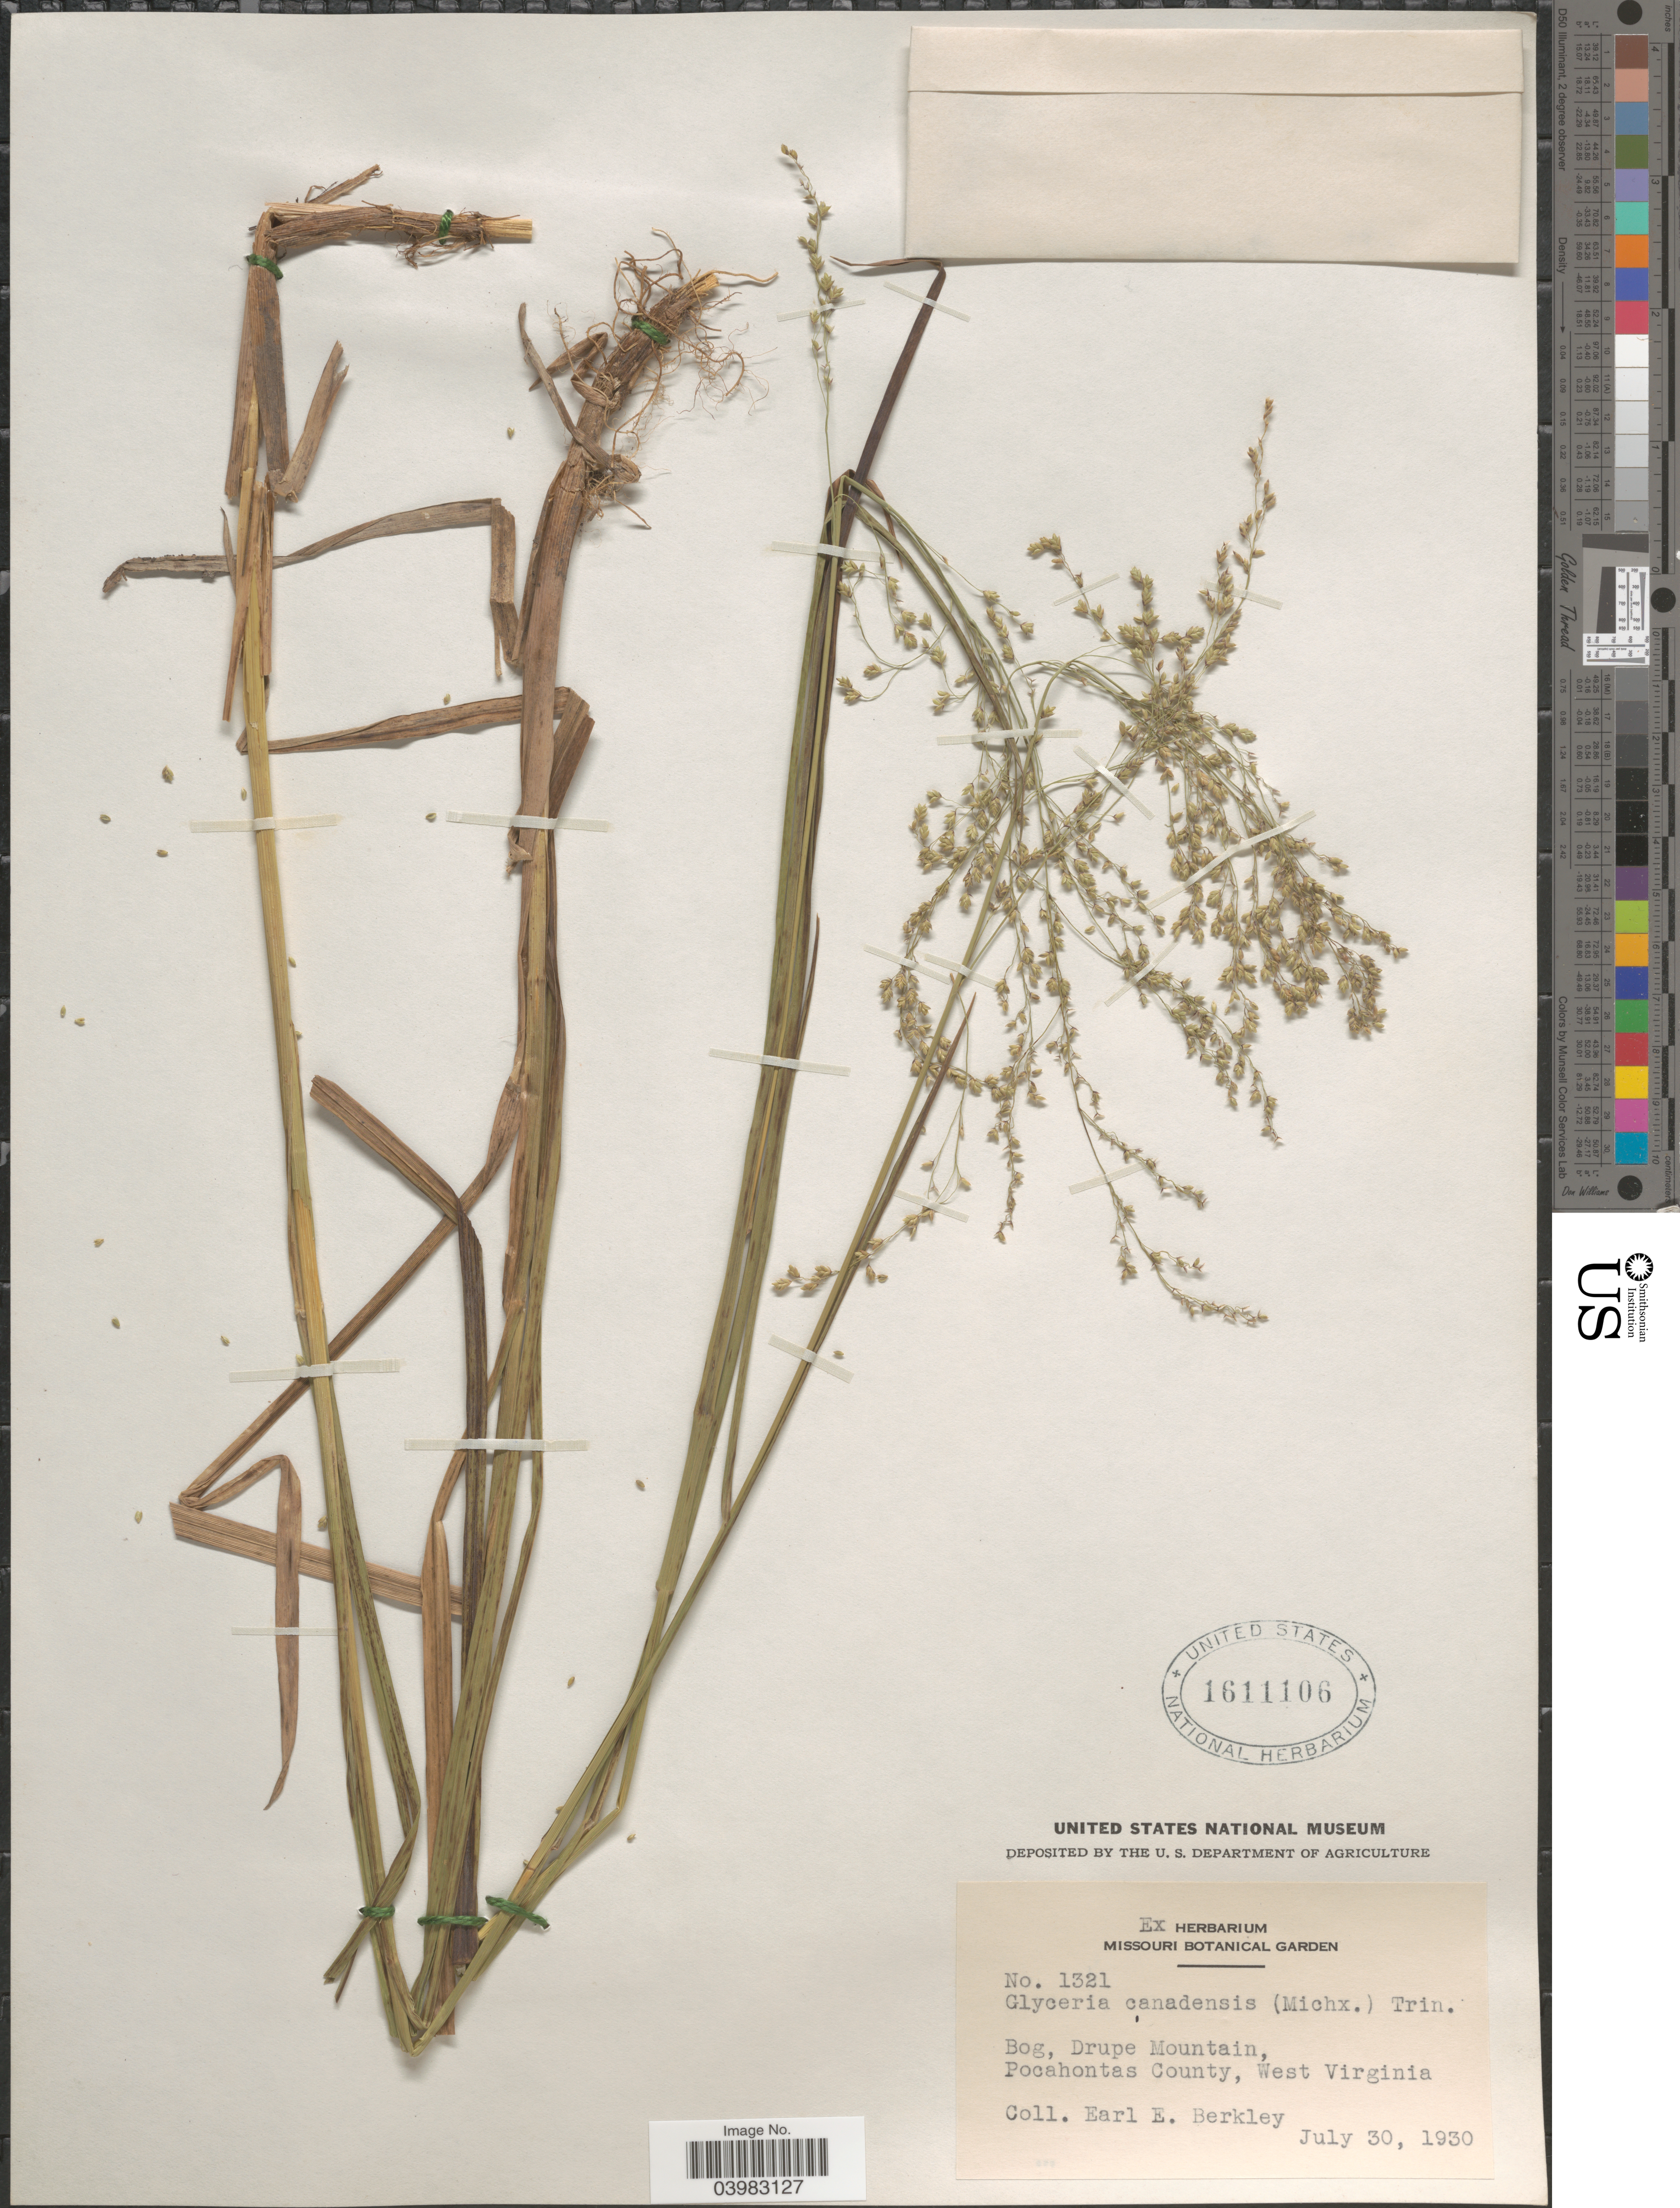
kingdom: Plantae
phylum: Tracheophyta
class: Liliopsida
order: Poales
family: Poaceae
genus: Glyceria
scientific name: Glyceria canadensis var. laxa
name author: (Scribn.) Hitchc.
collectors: E. Berkley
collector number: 1321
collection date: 1930-07-30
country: United States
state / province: West Virginia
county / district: Pocahontas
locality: Bog, Drupe Mountain, Pocahontas County.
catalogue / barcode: US 1611106